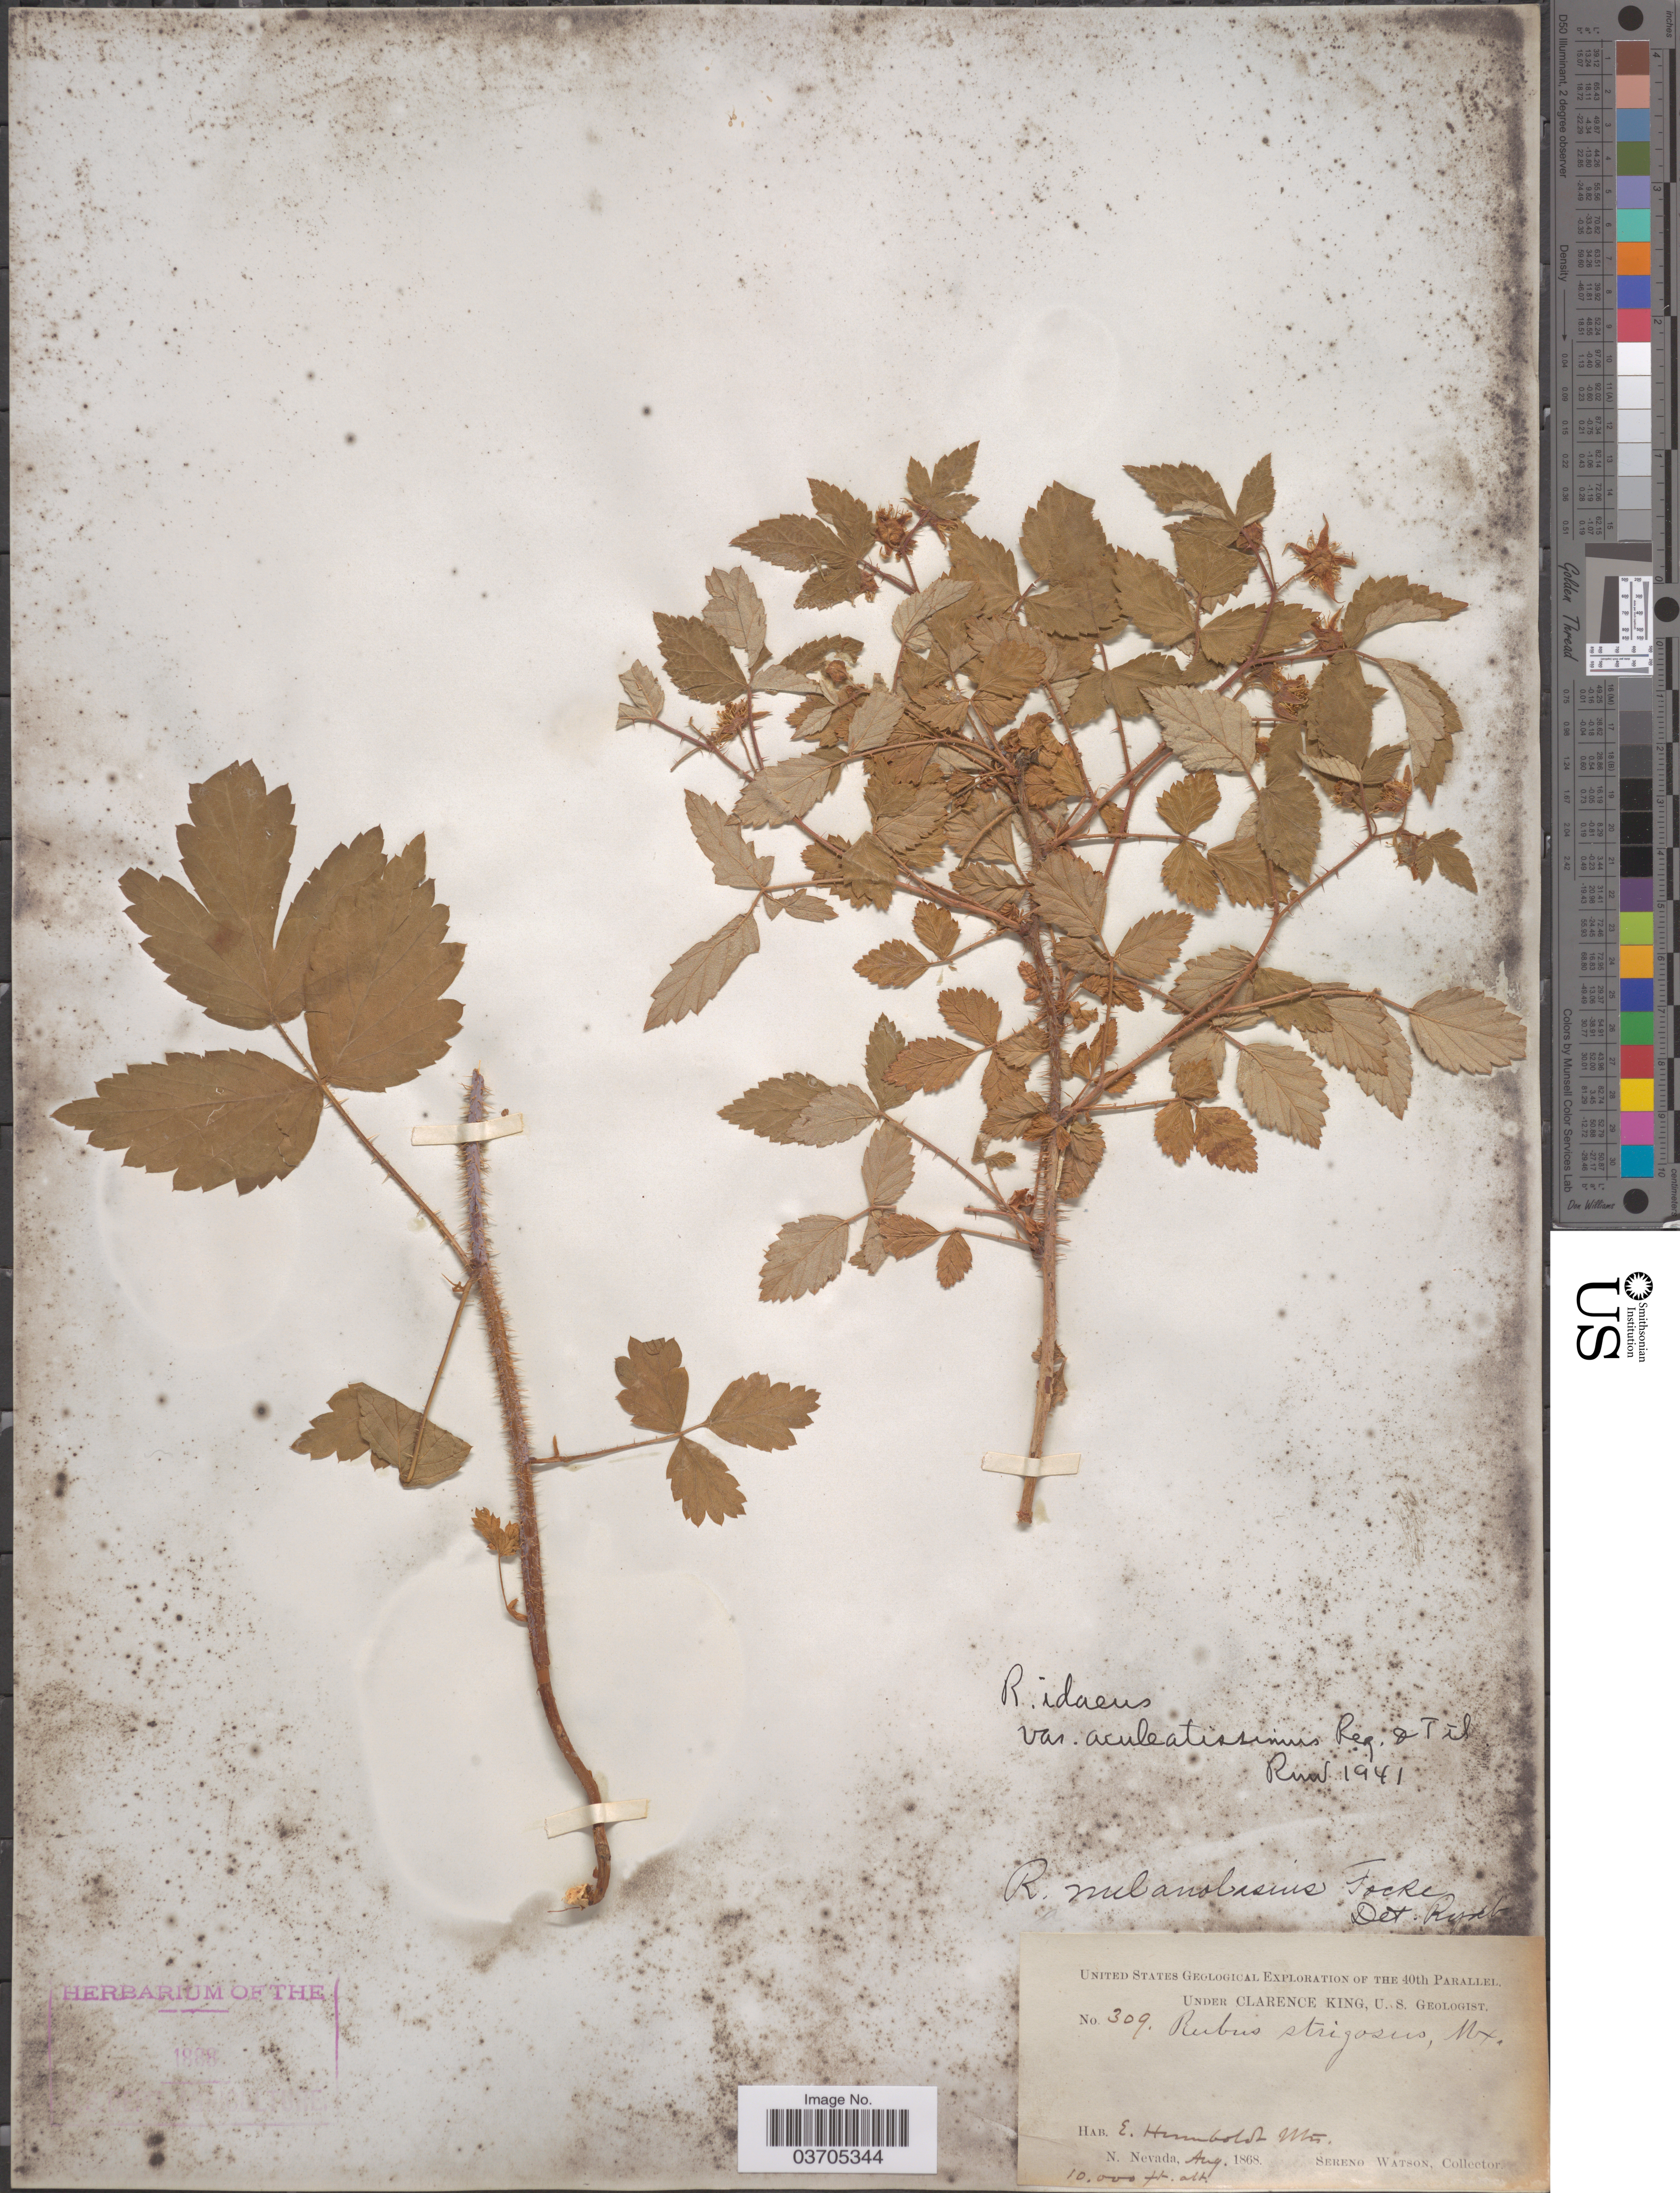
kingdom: Plantae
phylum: Tracheophyta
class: Magnoliopsida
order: Rosales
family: Rosaceae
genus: Rubus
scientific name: Rubus idaeus var. aculeatissimus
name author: Regel & Tiling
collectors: S. Watson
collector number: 309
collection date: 1868-08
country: United States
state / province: Nevada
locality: E. Humboldt Mts. N. Nevada.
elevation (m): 3048